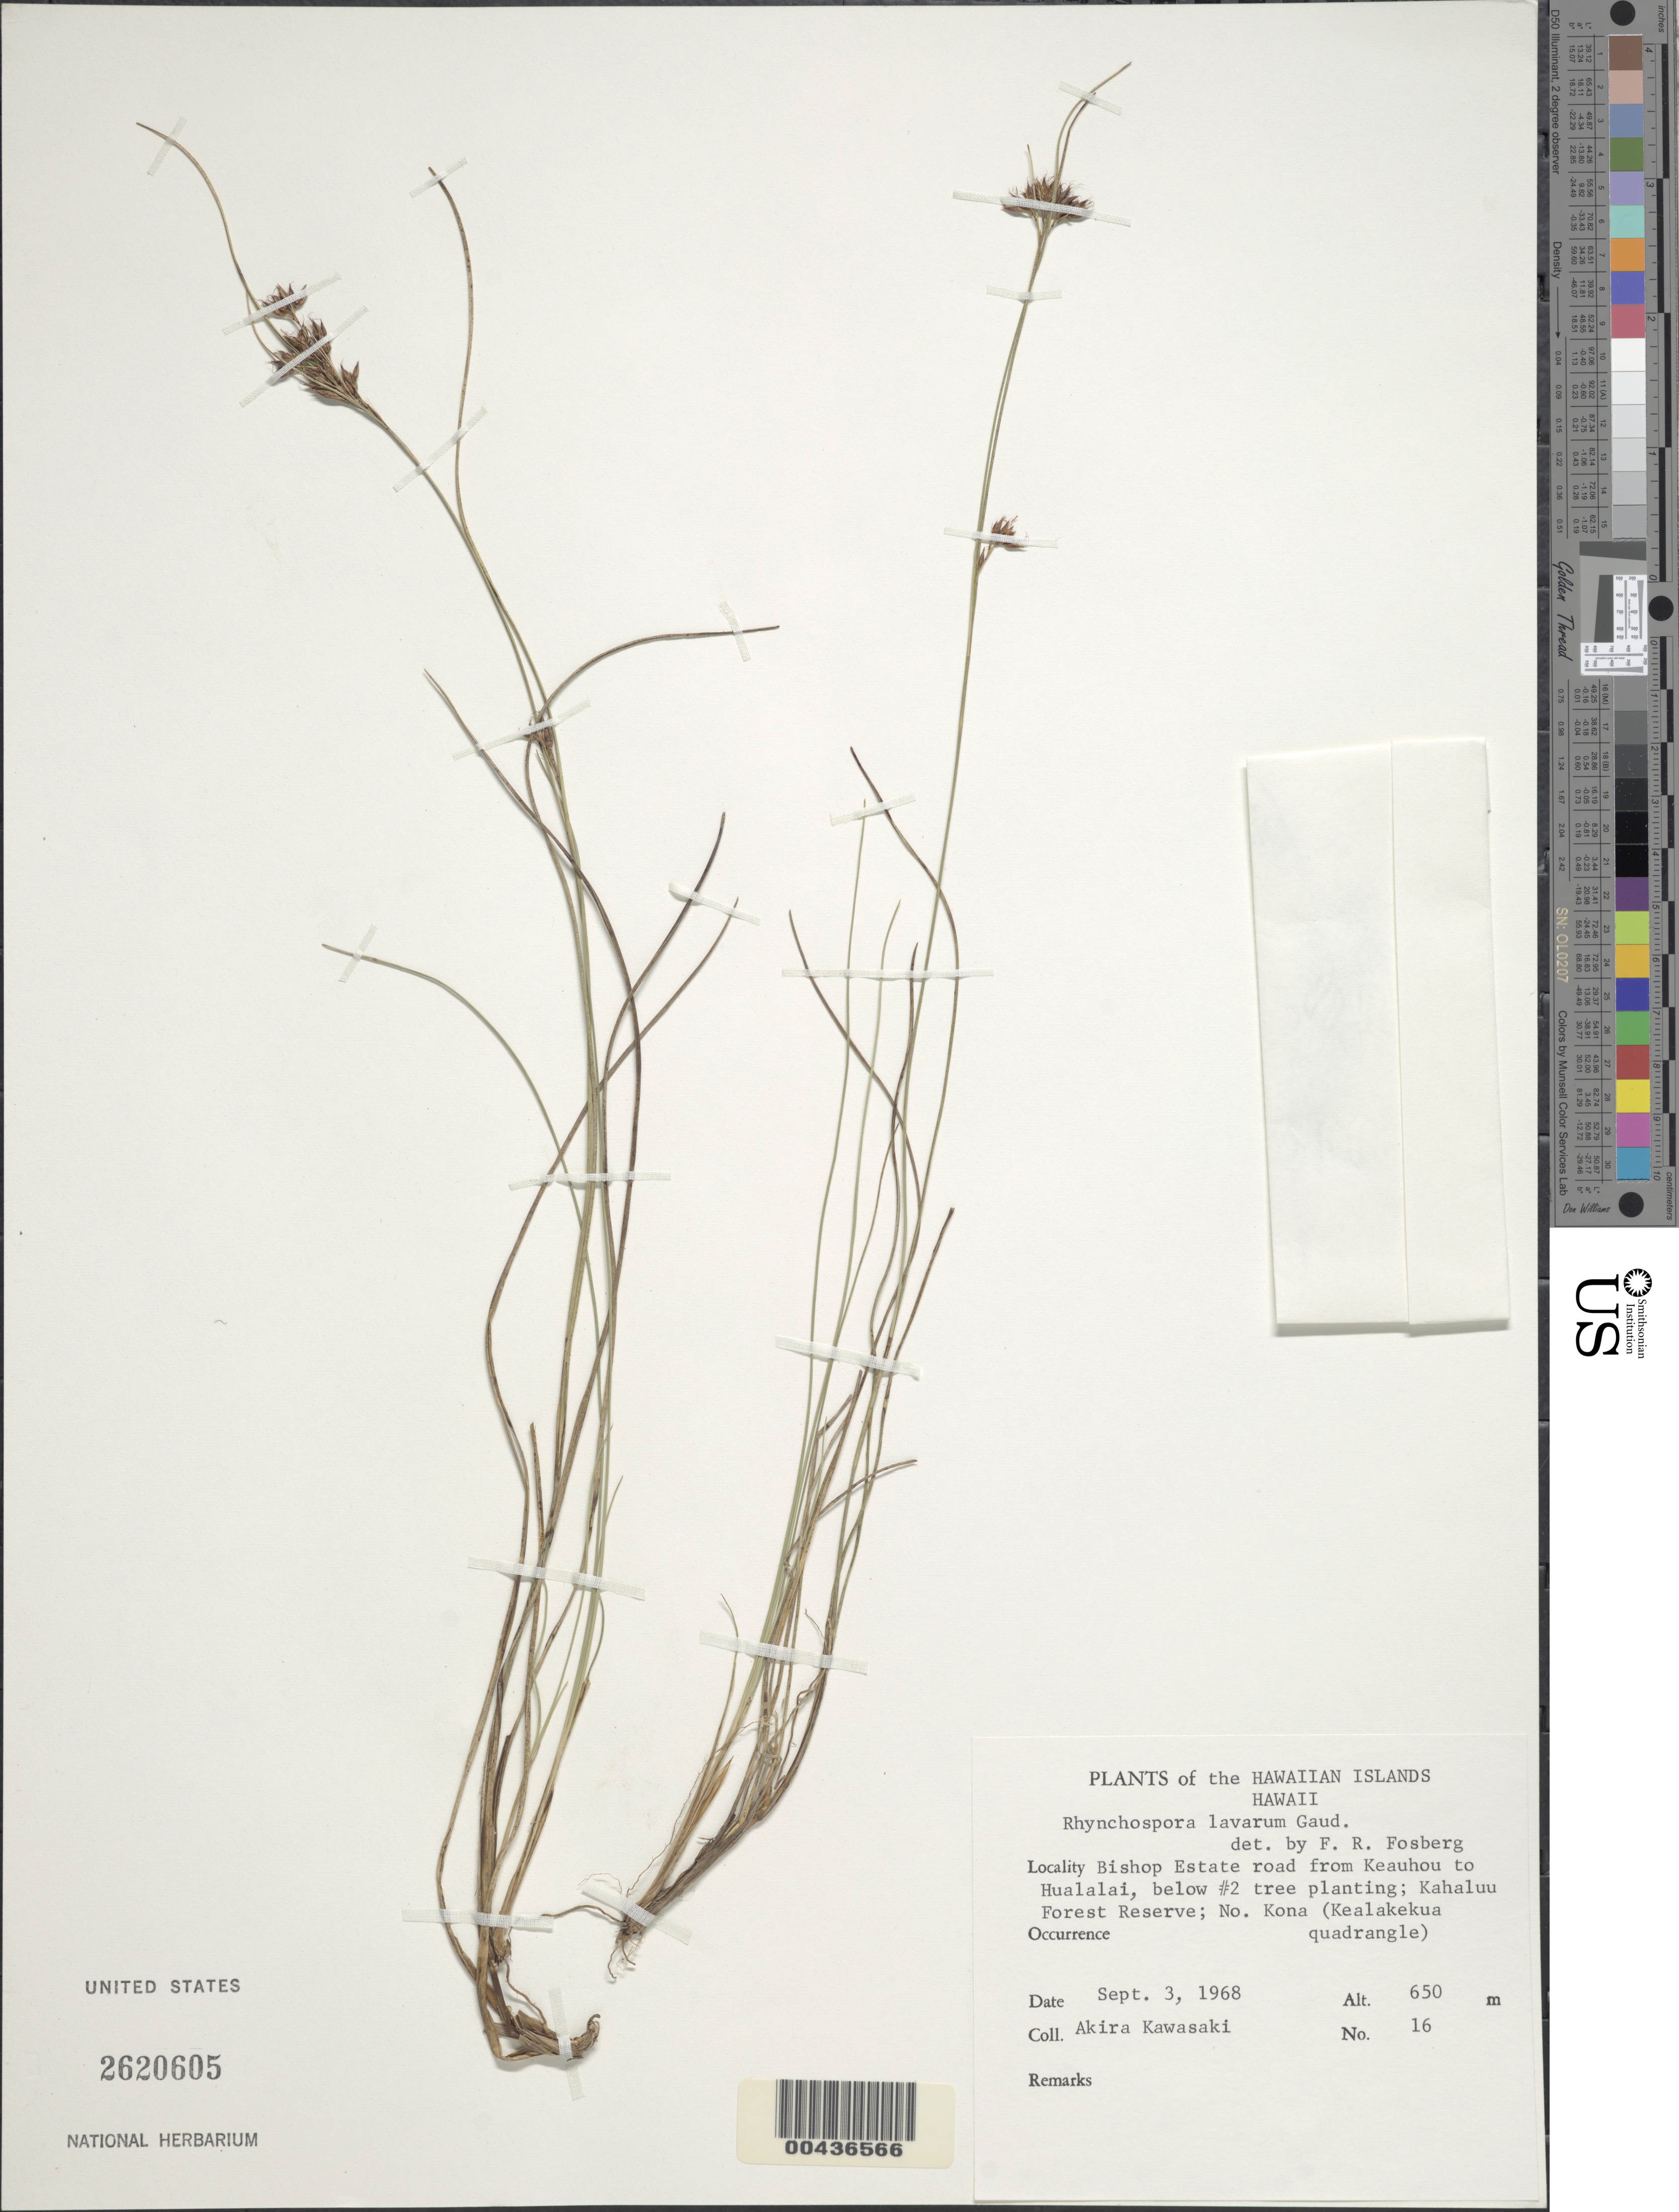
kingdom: Plantae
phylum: Tracheophyta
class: Liliopsida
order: Poales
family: Cyperaceae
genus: Rhynchospora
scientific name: Rhynchospora rugosa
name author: (Vahl) Gale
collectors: A. Kawasaki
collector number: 16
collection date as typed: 3 Sep 1968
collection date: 1968-09-03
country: United States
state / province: Hawaii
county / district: Hawaii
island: Hawaii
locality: Bishop Estate road from Keauhou to Hualalai, Kahaluu Forest Reserve; N Kona (Kealakekua quadrangle)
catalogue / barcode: US 2620605